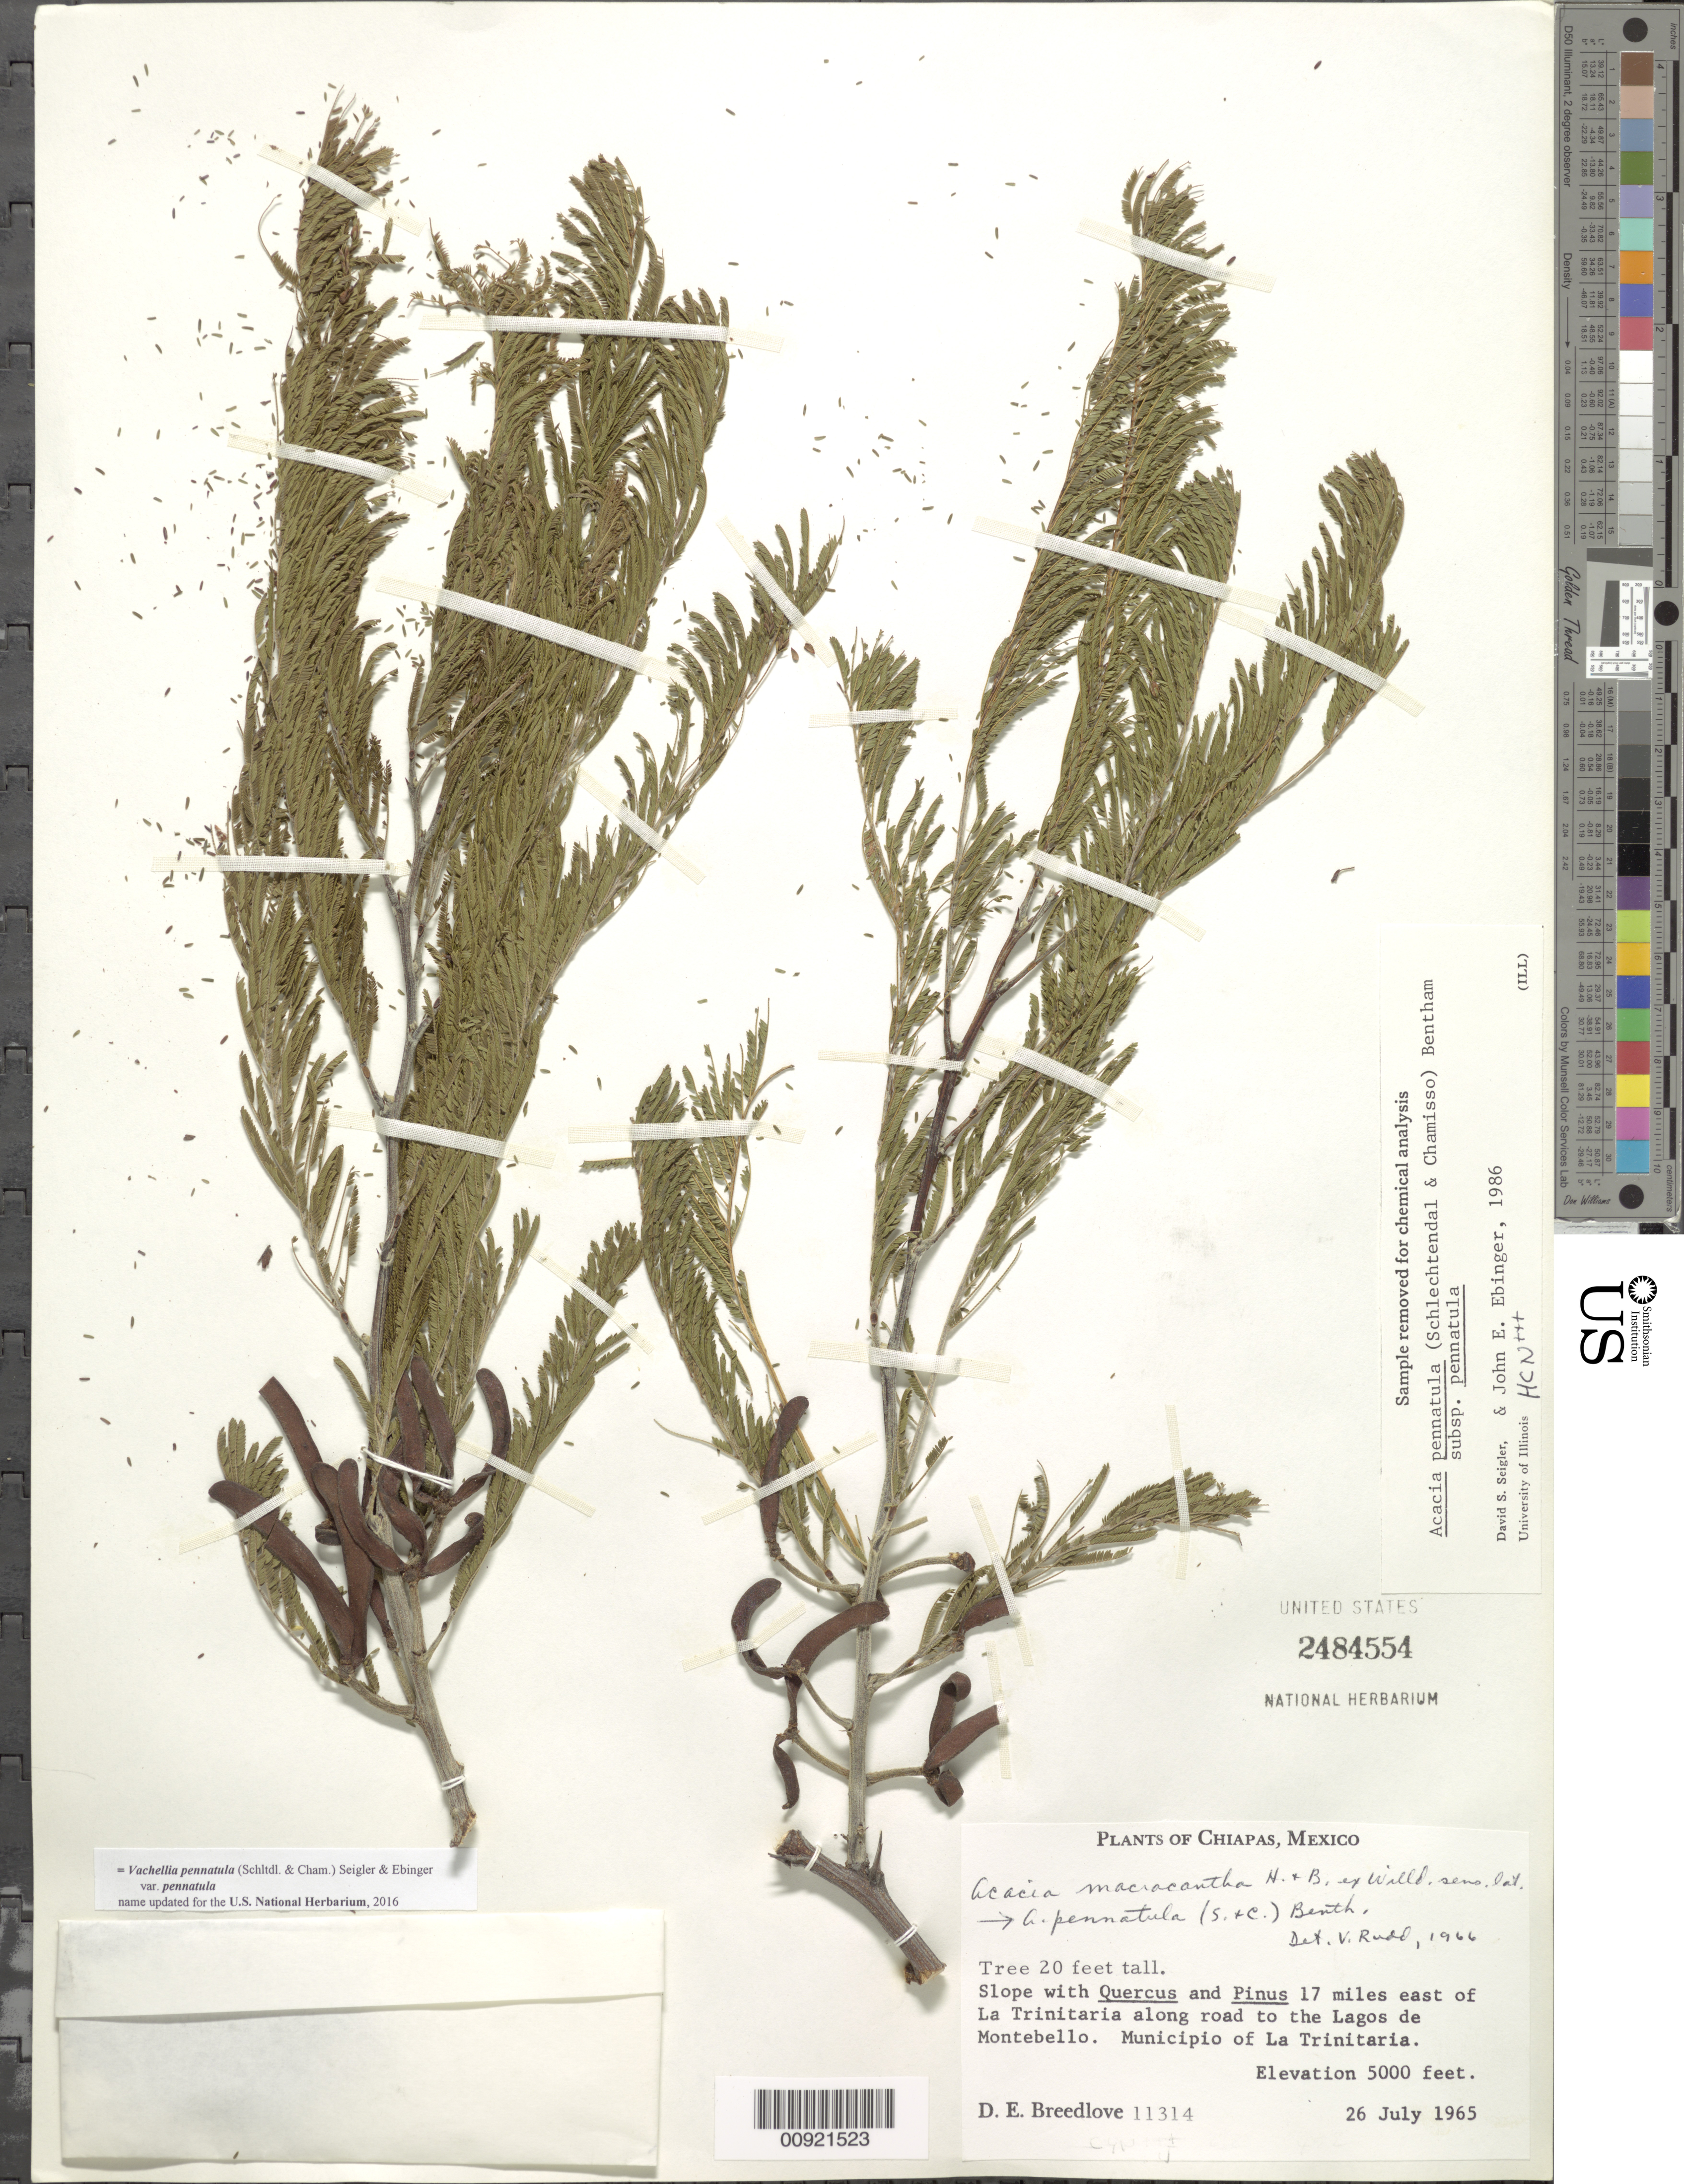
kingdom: Plantae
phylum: Tracheophyta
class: Magnoliopsida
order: Fabales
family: Fabaceae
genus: Vachellia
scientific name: Vachellia pennatula var. pennatula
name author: (Schltdl. & Cham.) Seigler & Ebinger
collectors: D. E. Breedlove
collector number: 11314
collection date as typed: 26 Jul 1965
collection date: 1965-07-26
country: Mexico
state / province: Chiapas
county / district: Trinitaria, La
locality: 17 miles east of La Trinitaria along road to the Lagos de Monte Bello. Municipio of La Trinitaria.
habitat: Slope with Quercus and Pinus.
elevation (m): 1524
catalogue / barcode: US 2484554